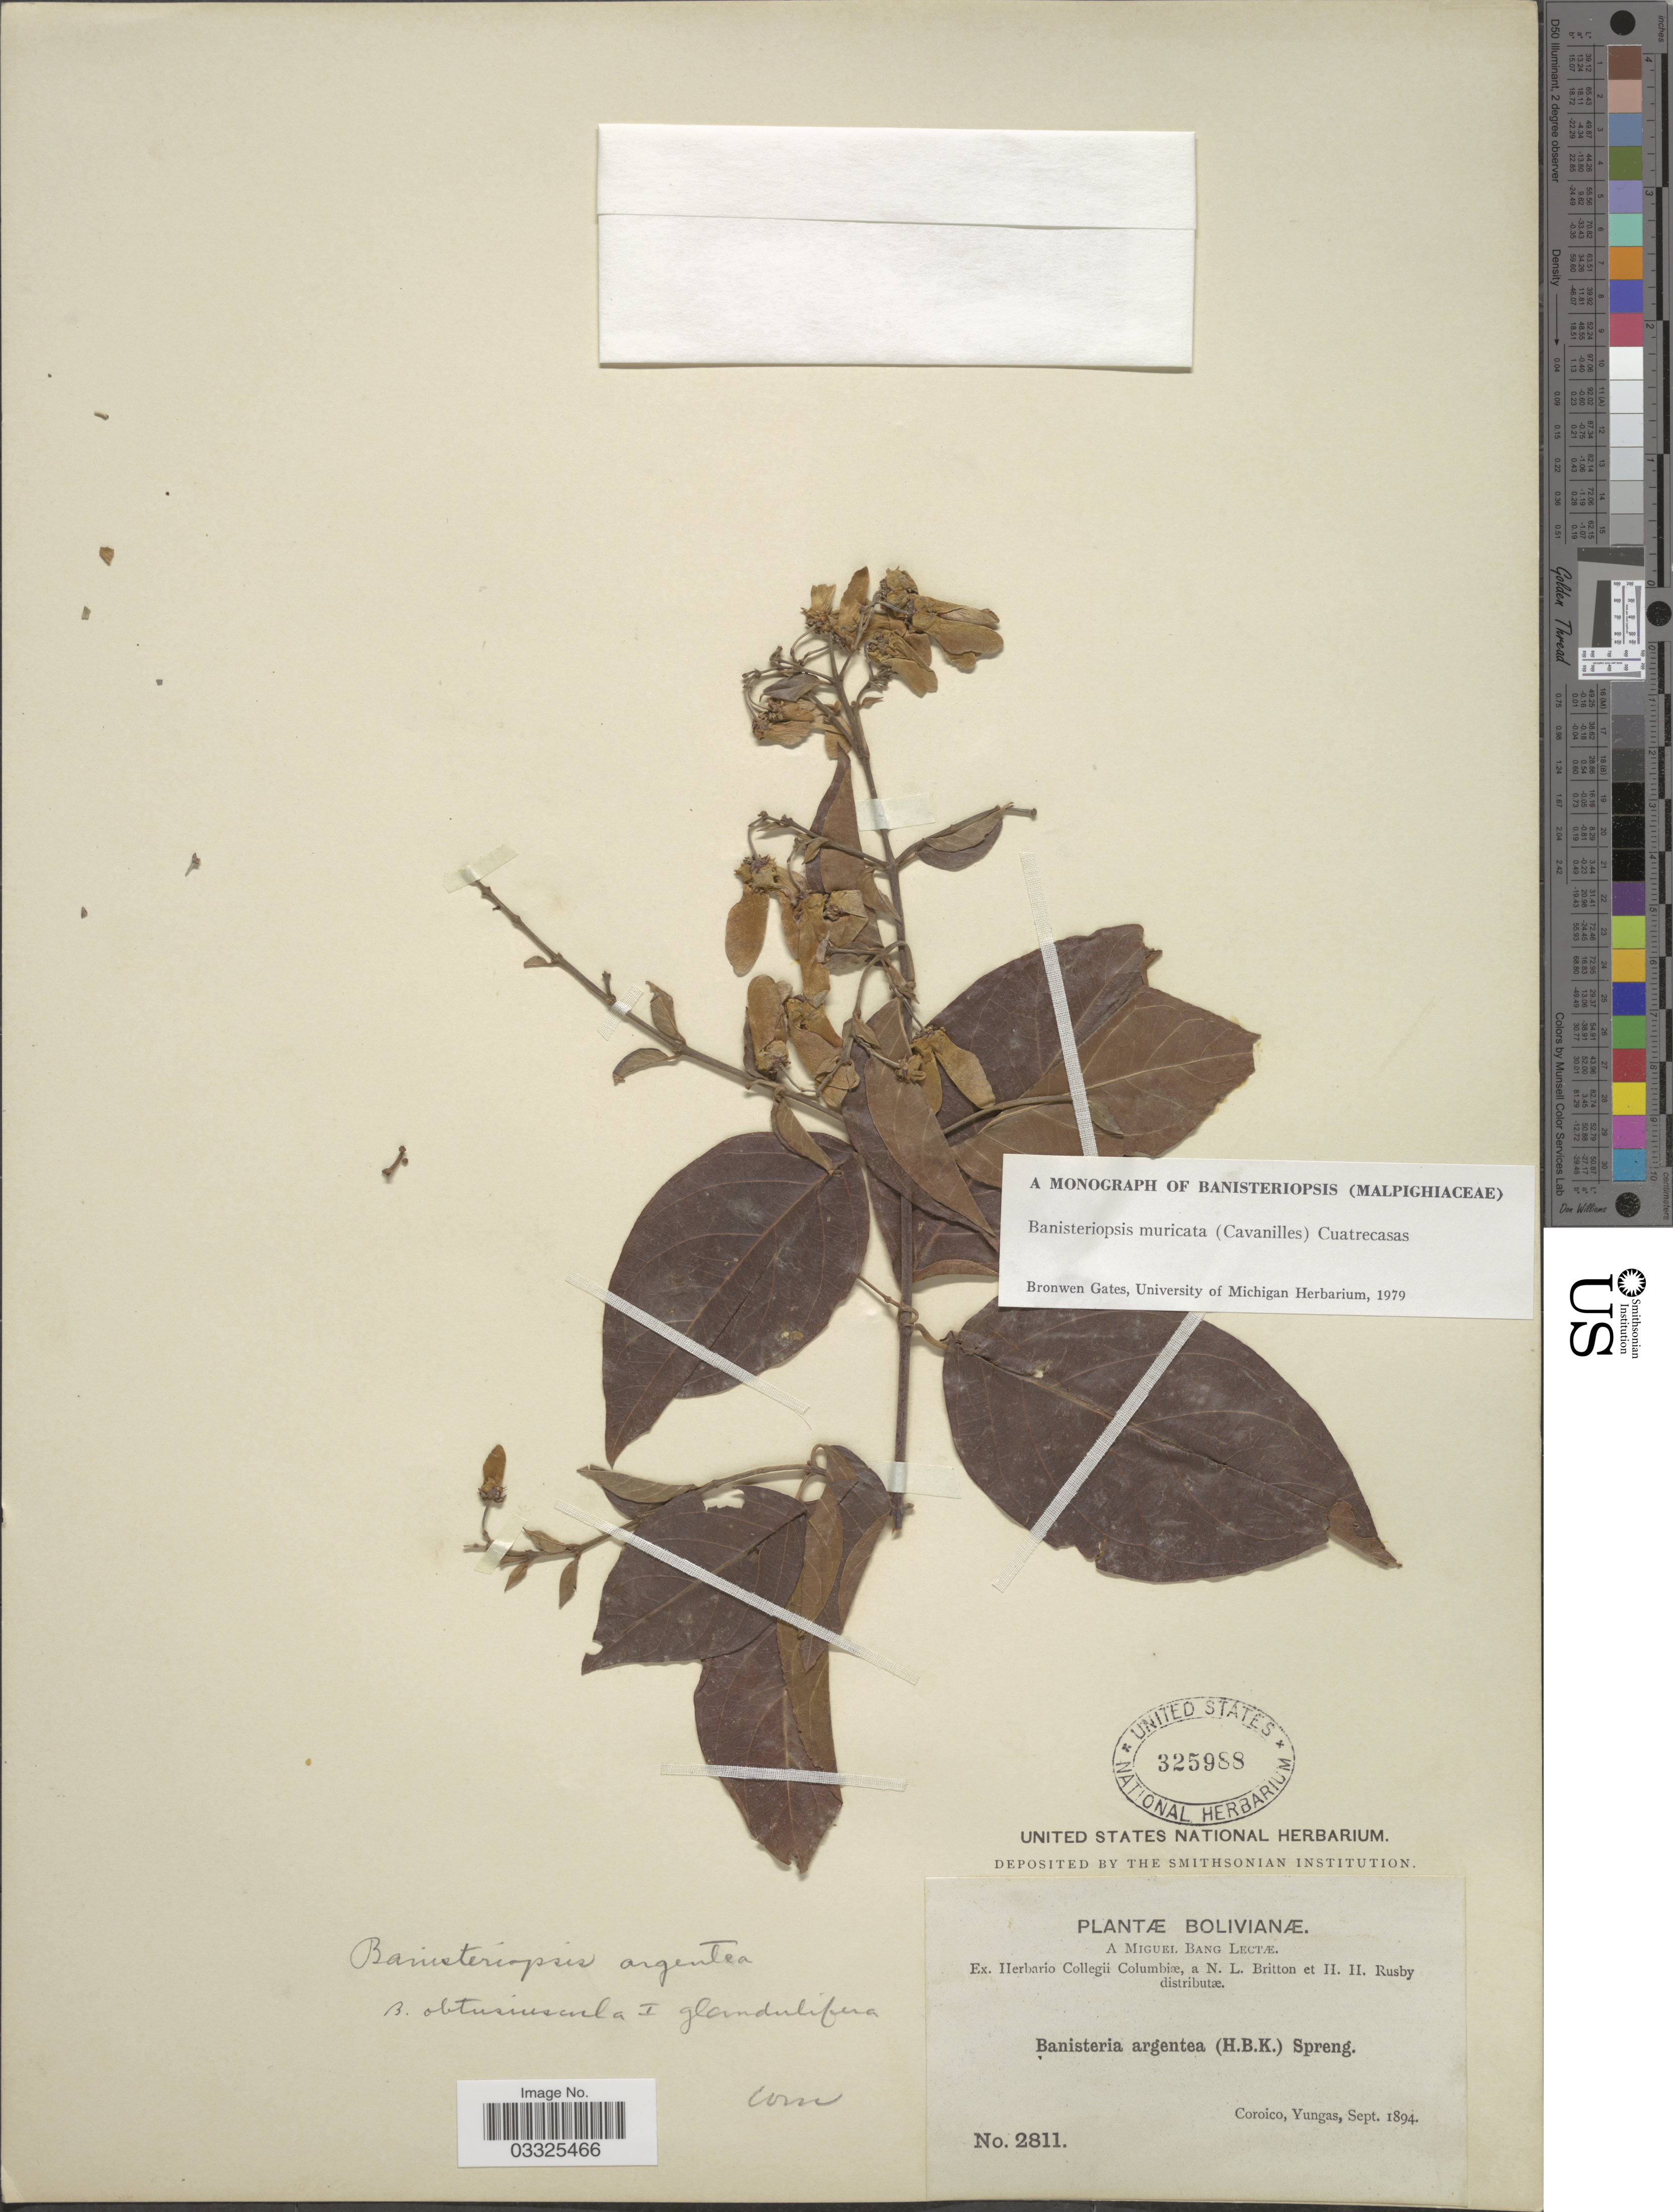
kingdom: Plantae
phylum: Tracheophyta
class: Magnoliopsida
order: Malpighiales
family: Malpighiaceae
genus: Banisteriopsis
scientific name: Banisteriopsis muricata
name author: (Cav.) Cuatrec.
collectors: M. Bang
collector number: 2811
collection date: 1894-09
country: Bolivia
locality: Coroico, Yungas.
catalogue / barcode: US 325988